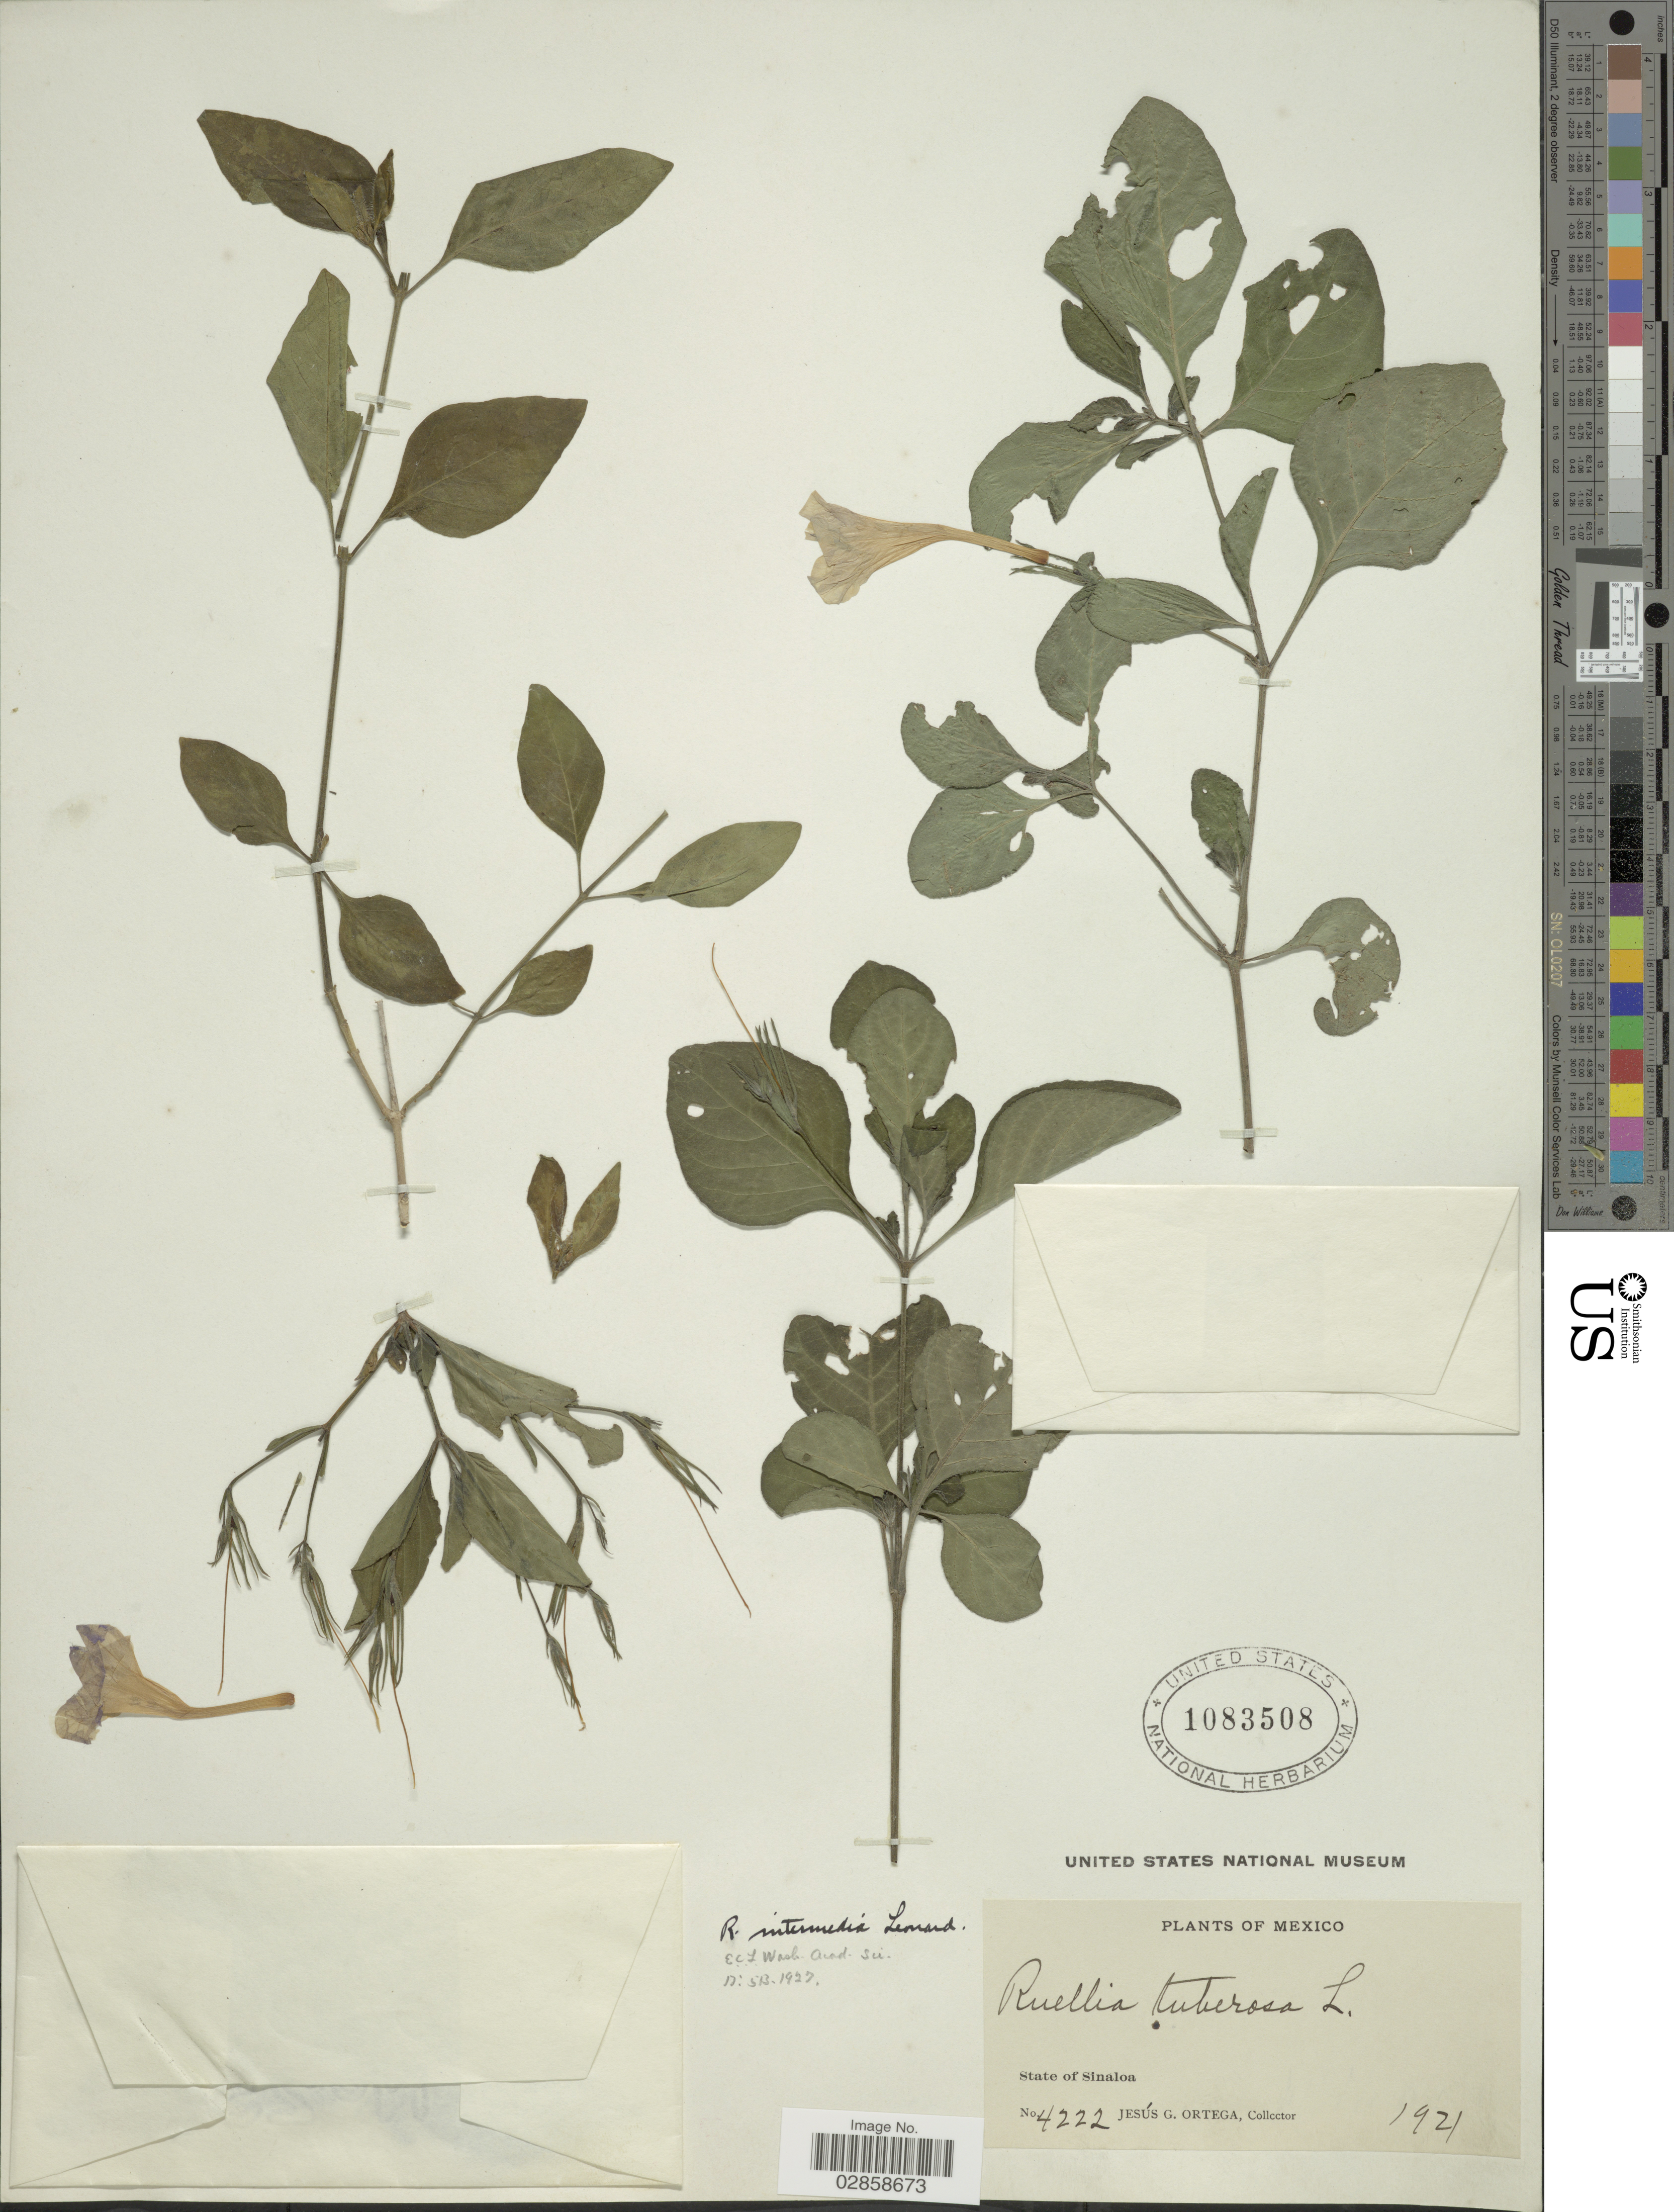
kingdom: Plantae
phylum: Tracheophyta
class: Magnoliopsida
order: Lamiales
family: Acanthaceae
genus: Ruellia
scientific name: Ruellia intermedia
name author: Leonard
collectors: J. Ortega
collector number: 4222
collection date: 1921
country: Mexico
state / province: Sinaloa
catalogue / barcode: US 1083508